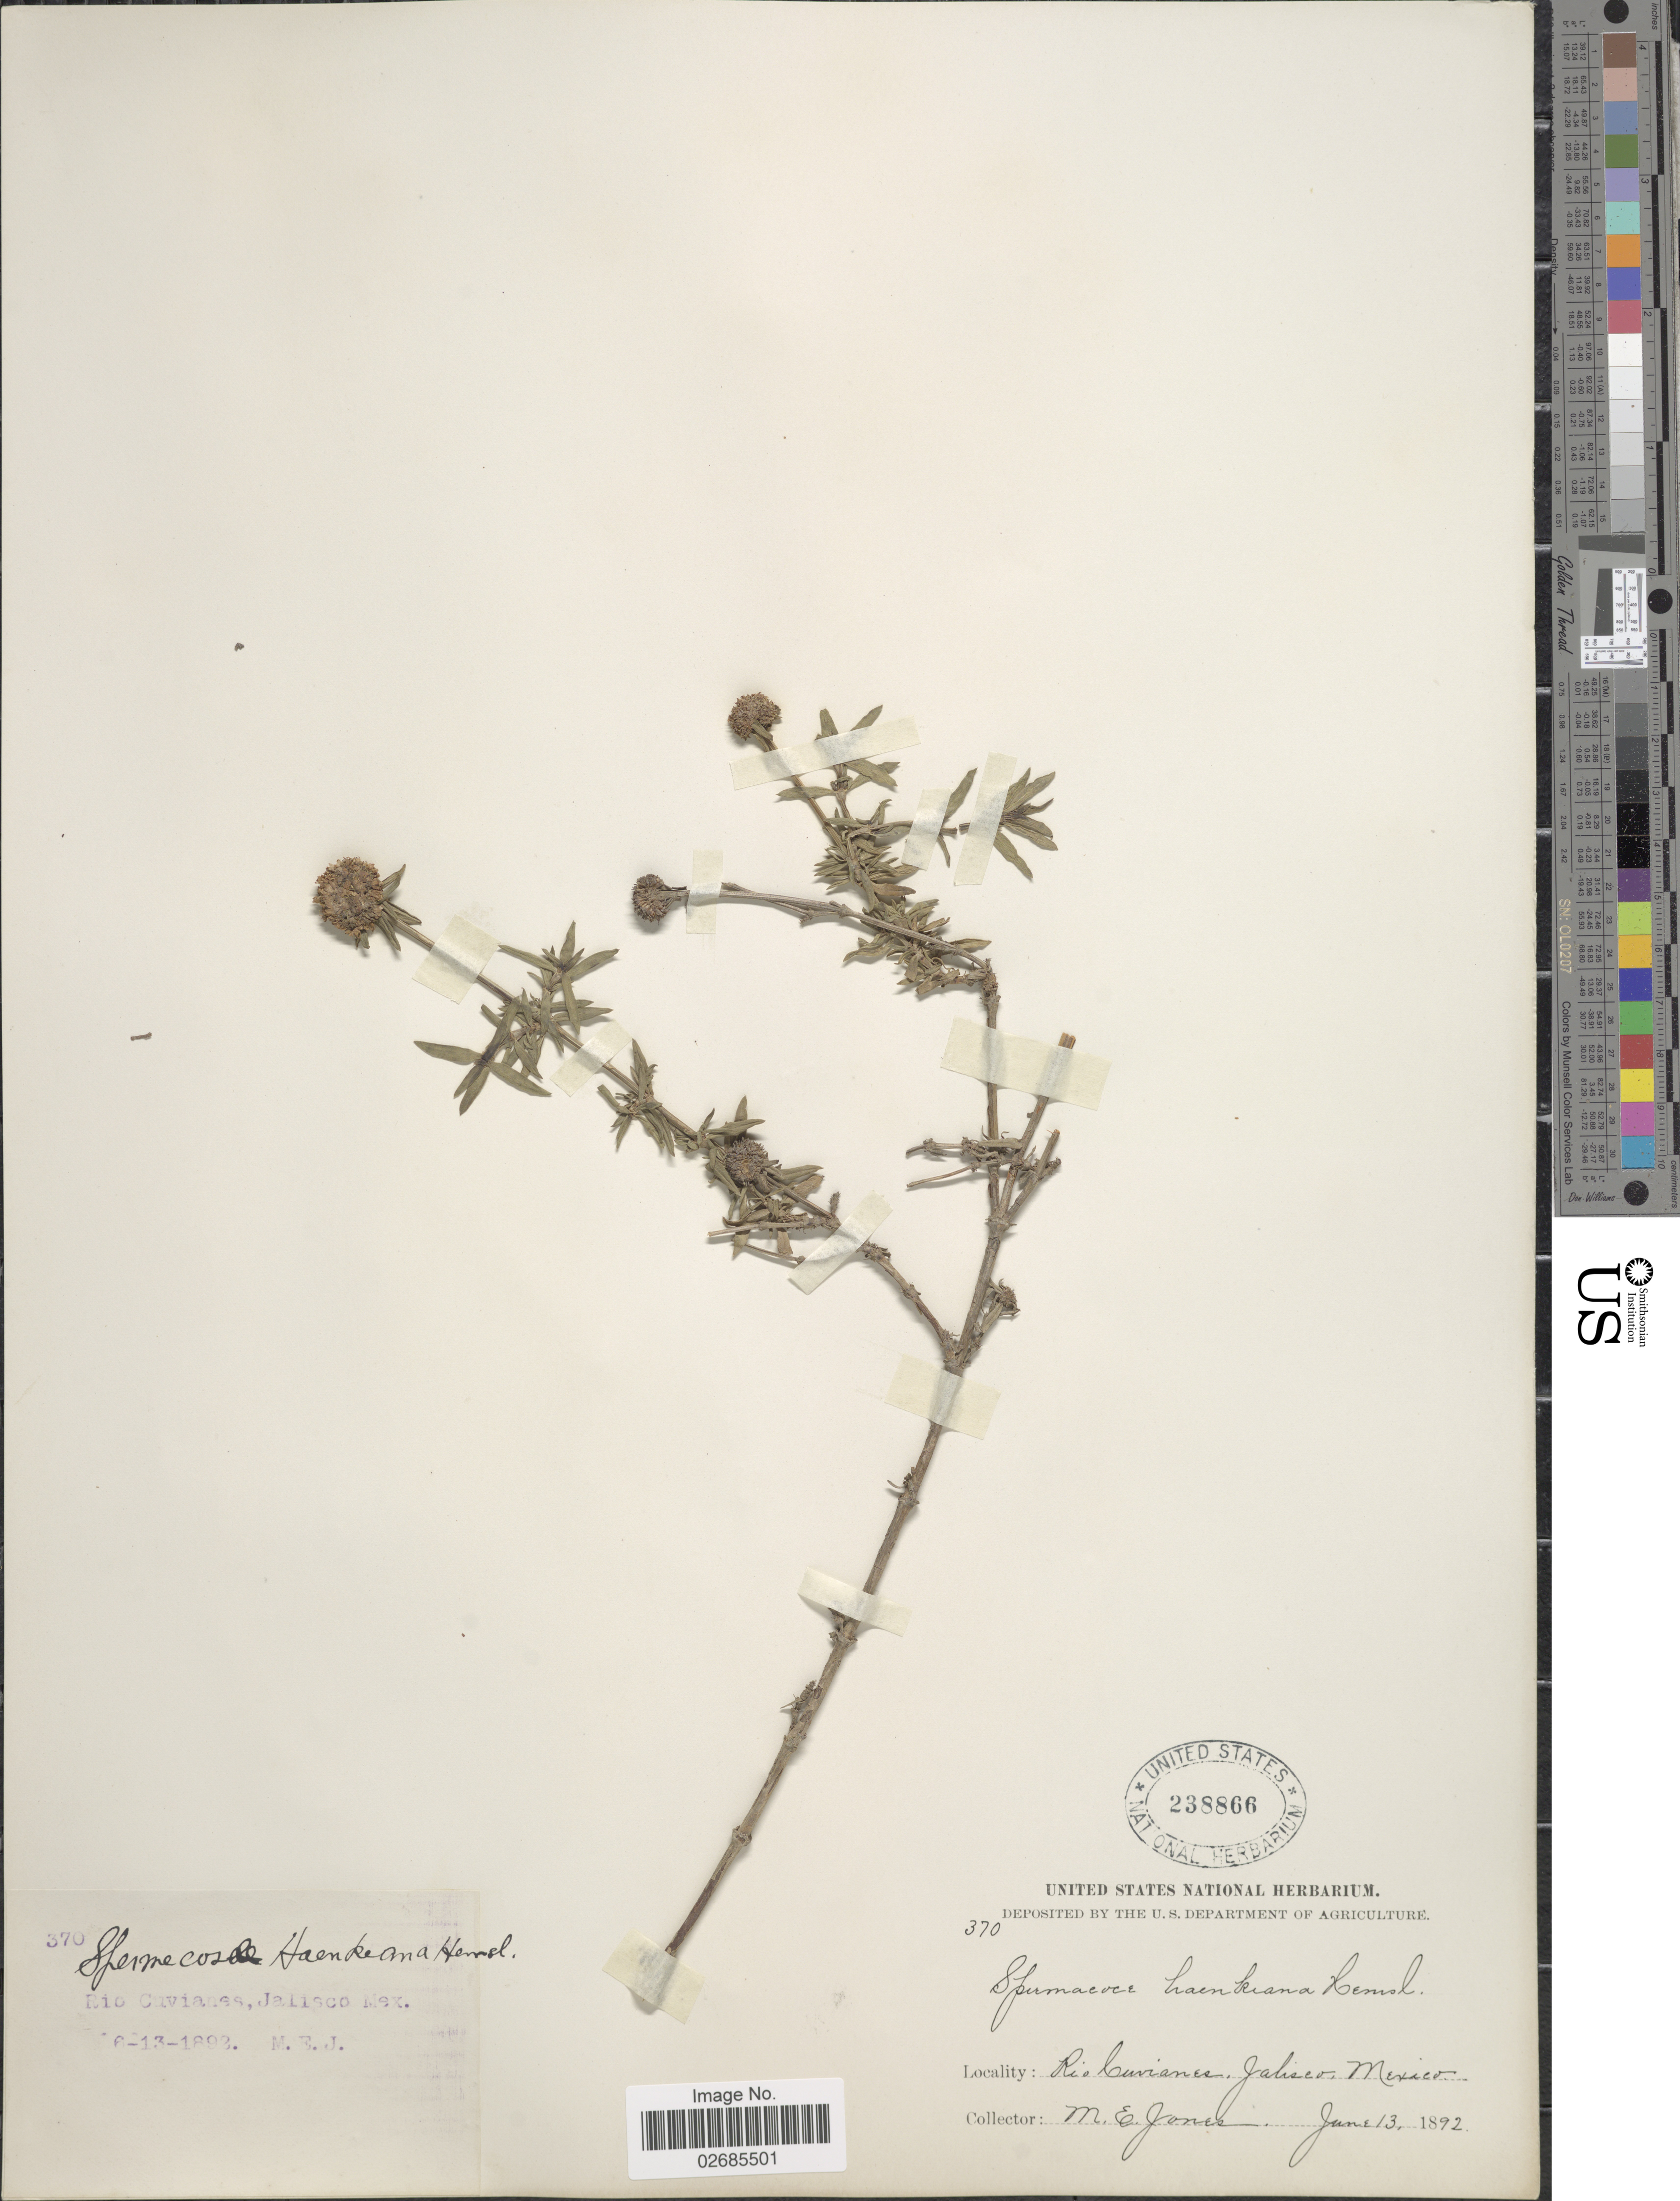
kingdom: Plantae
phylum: Tracheophyta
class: Magnoliopsida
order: Gentianales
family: Rubiaceae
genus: Borreria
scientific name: Borreria haenkeana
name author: DC.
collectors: M. E. Jones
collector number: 370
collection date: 1892-06-13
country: Mexico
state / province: Jalisco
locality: Rio Cavianes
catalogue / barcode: US 238866